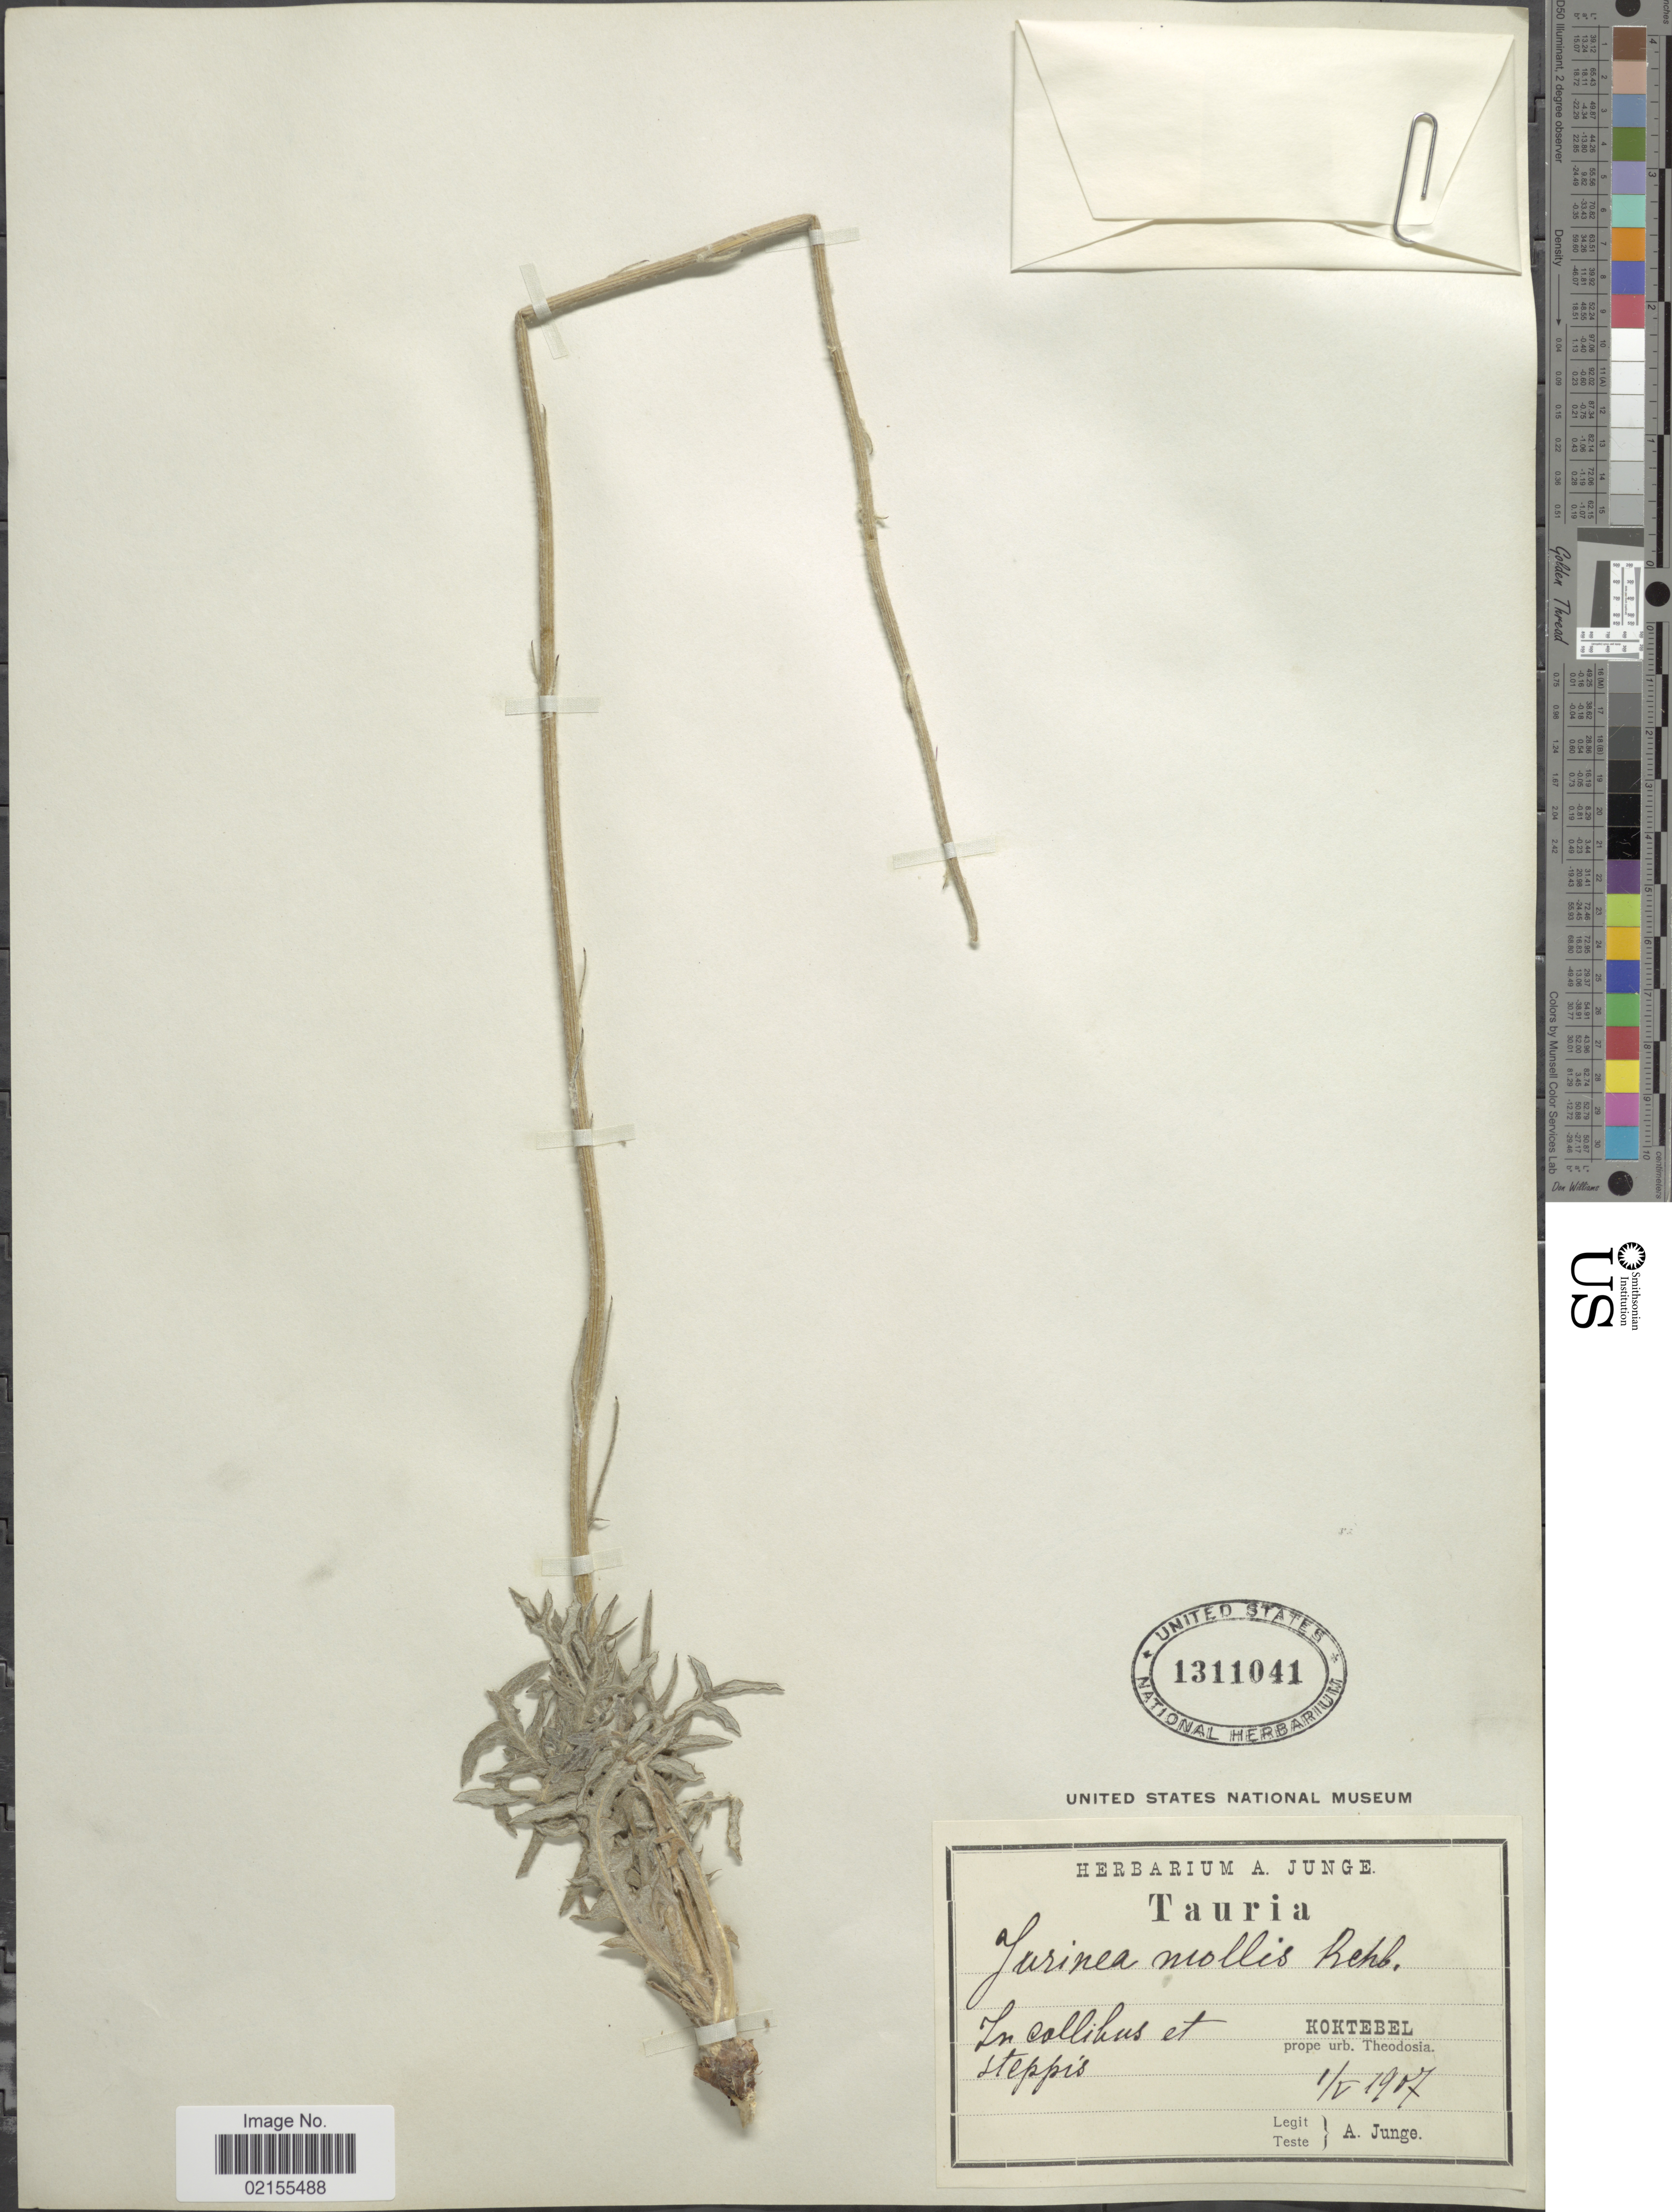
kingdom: Plantae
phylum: Tracheophyta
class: Magnoliopsida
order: Asterales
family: Asteraceae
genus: Jurinea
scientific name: Jurinea mollis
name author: Rchb.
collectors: A. Junge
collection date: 1907-05-01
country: Peru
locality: Tauria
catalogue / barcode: US 1311041